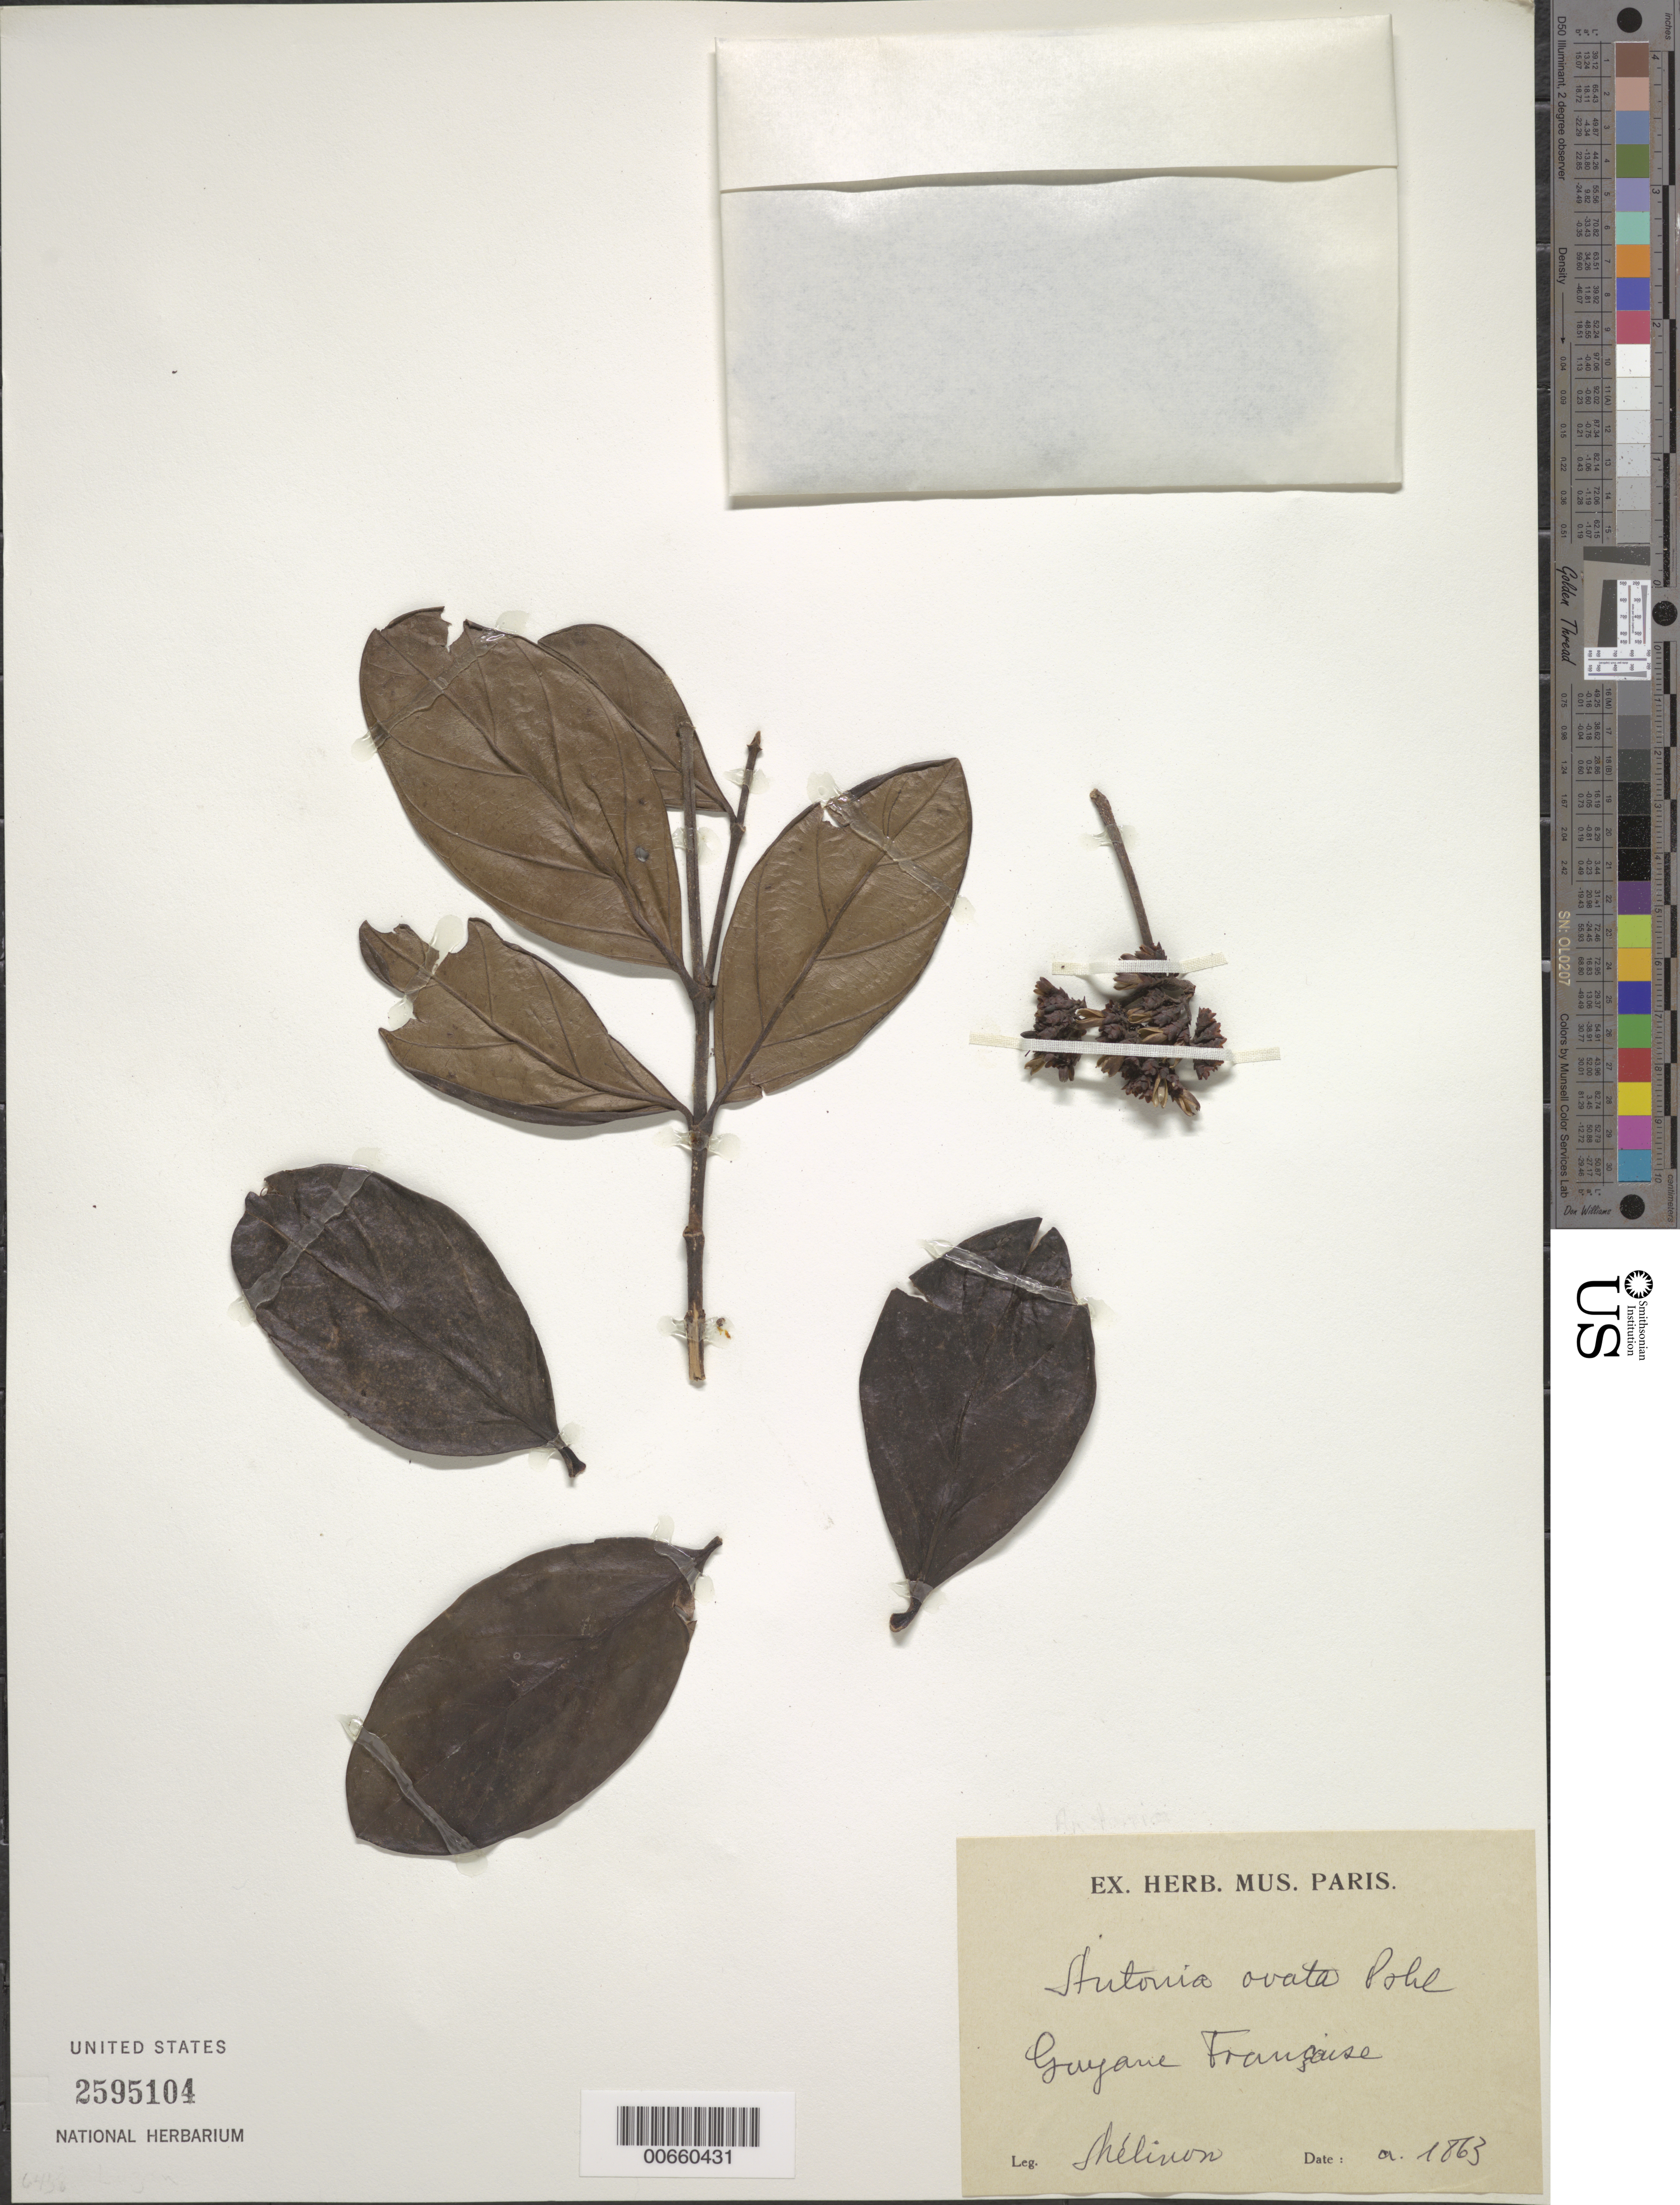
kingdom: Plantae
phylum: Tracheophyta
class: Magnoliopsida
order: Gentianales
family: Loganiaceae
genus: Antonia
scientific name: Antonia ovata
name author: Pohl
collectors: E. Mélinon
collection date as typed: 1863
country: French Guiana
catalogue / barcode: US 2595104